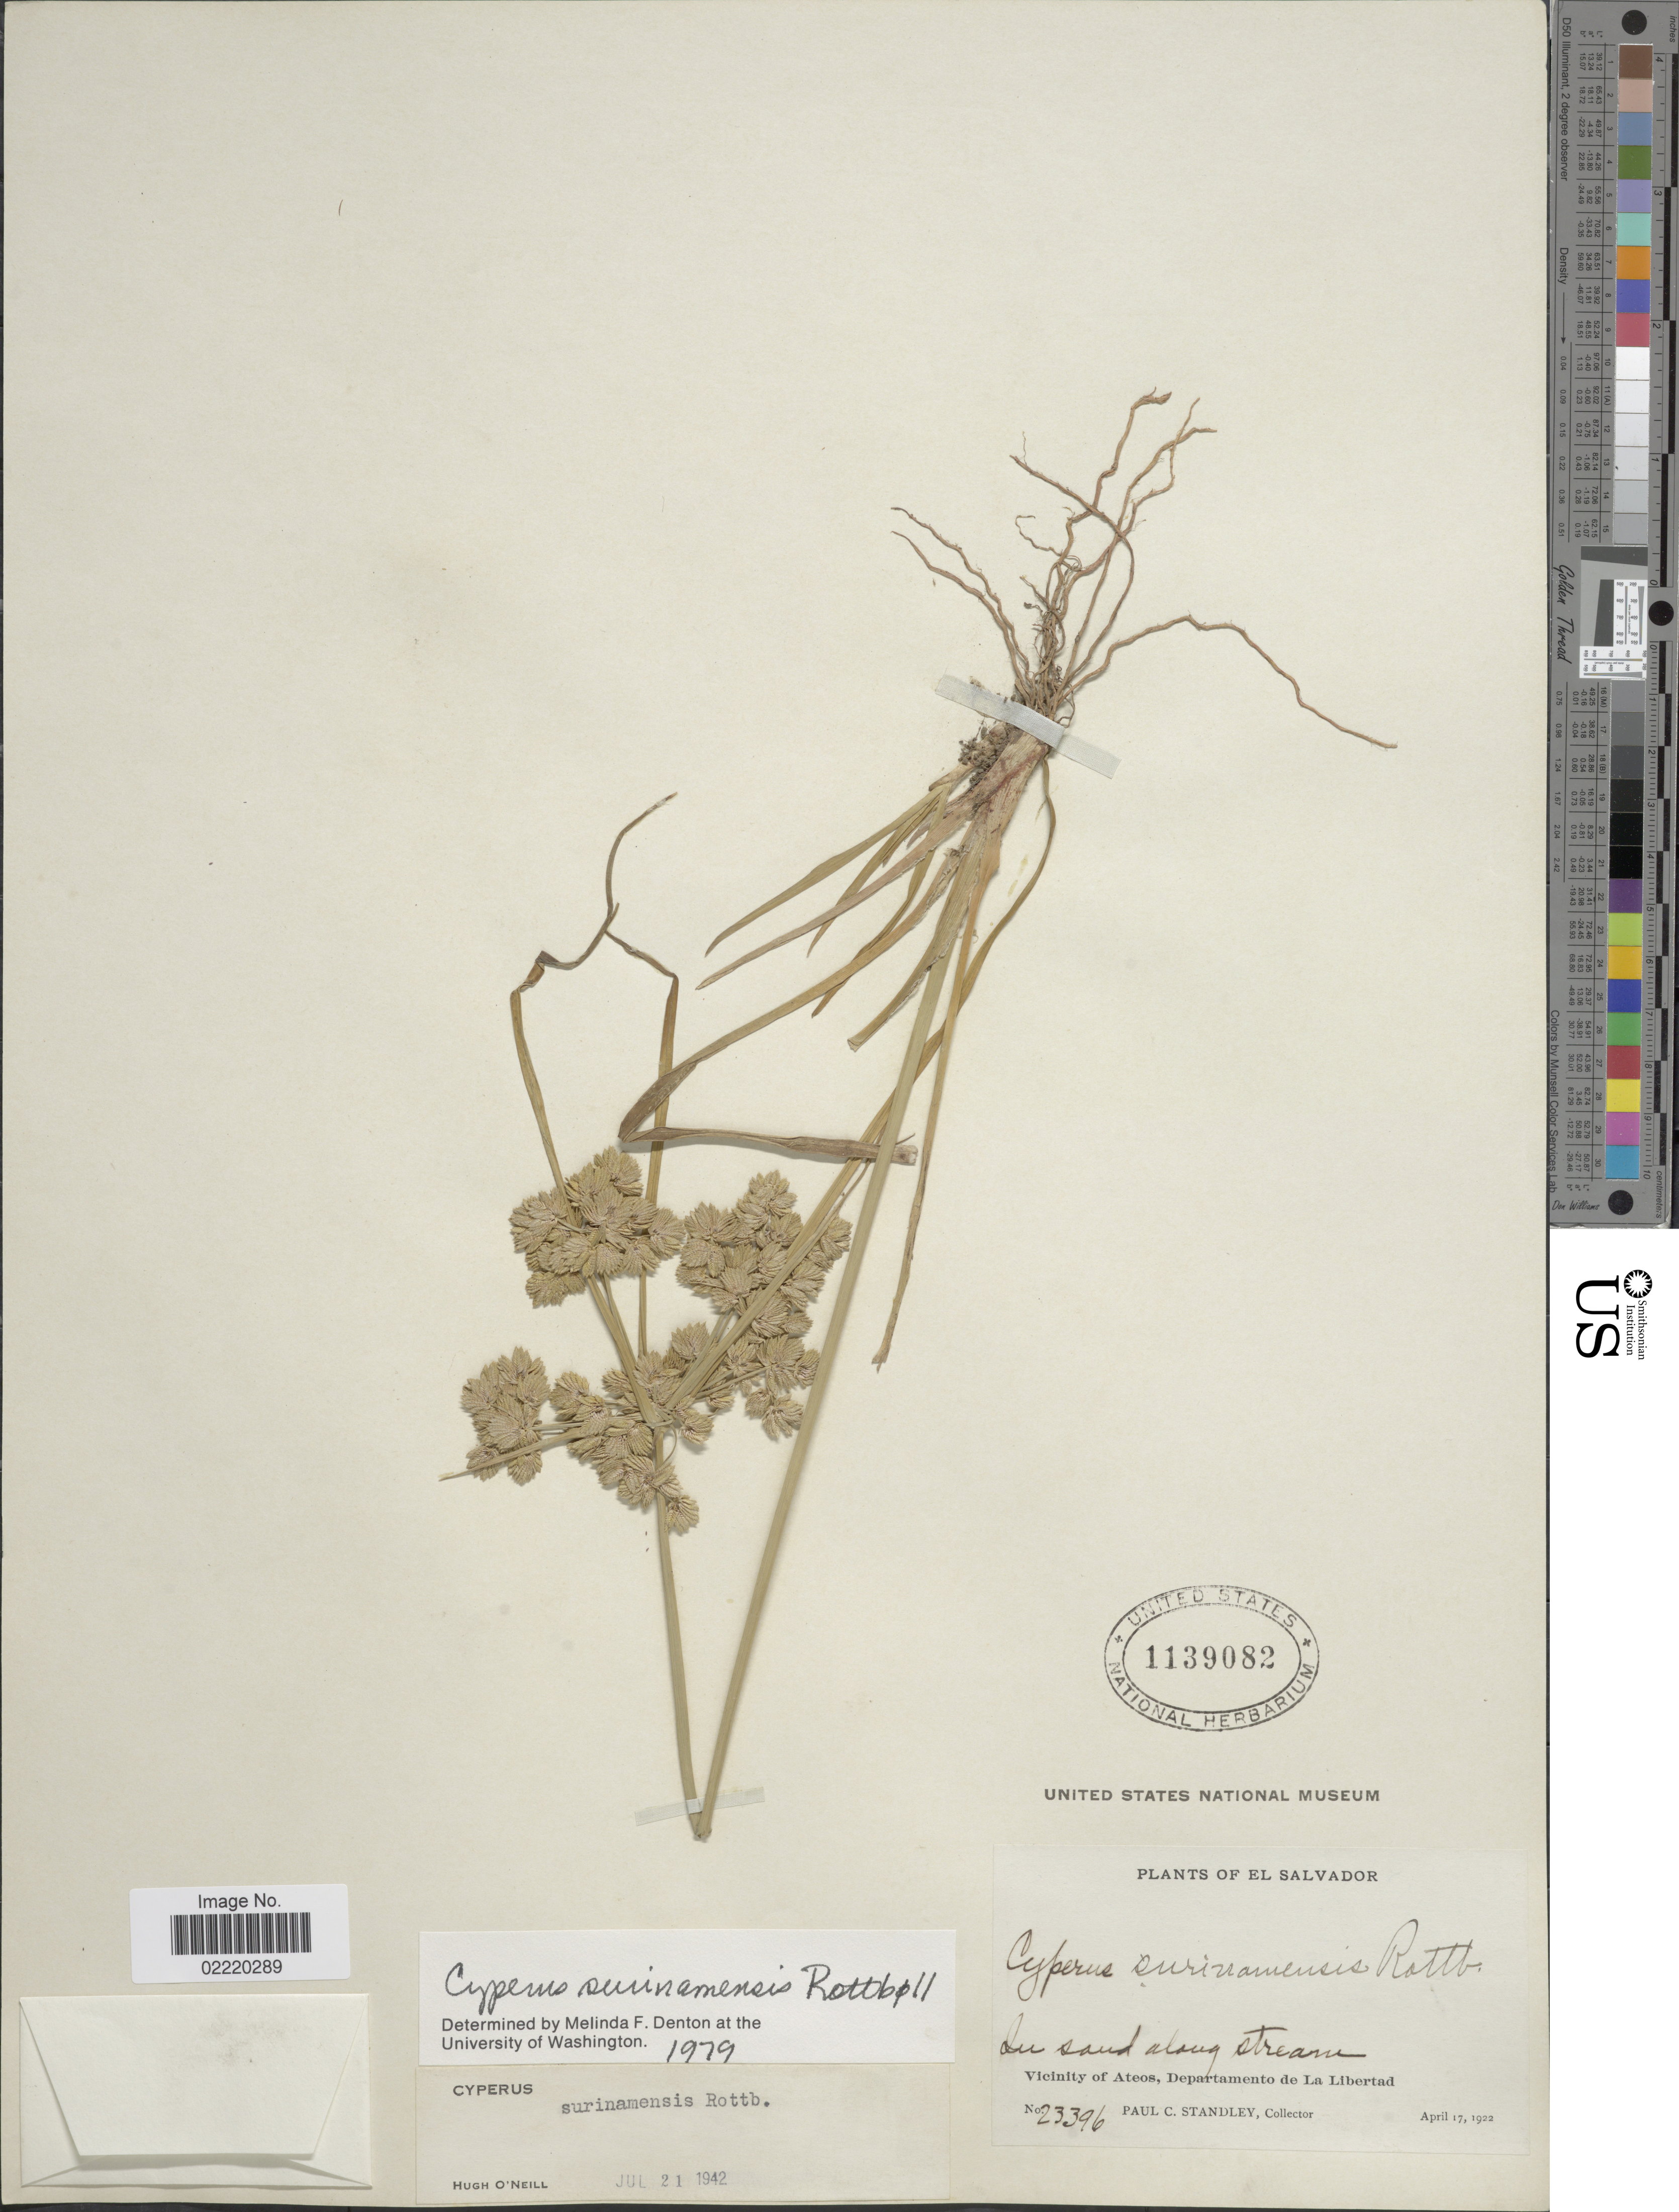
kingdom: Plantae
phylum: Tracheophyta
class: Liliopsida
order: Poales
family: Cyperaceae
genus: Cyperus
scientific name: Cyperus surinamensis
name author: Rottb.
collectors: P. C. Standley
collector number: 23396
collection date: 1922-04-17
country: El Salvador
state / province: La Libertad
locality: In sand along stream, Vicinity of Ateos.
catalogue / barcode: US 1139082